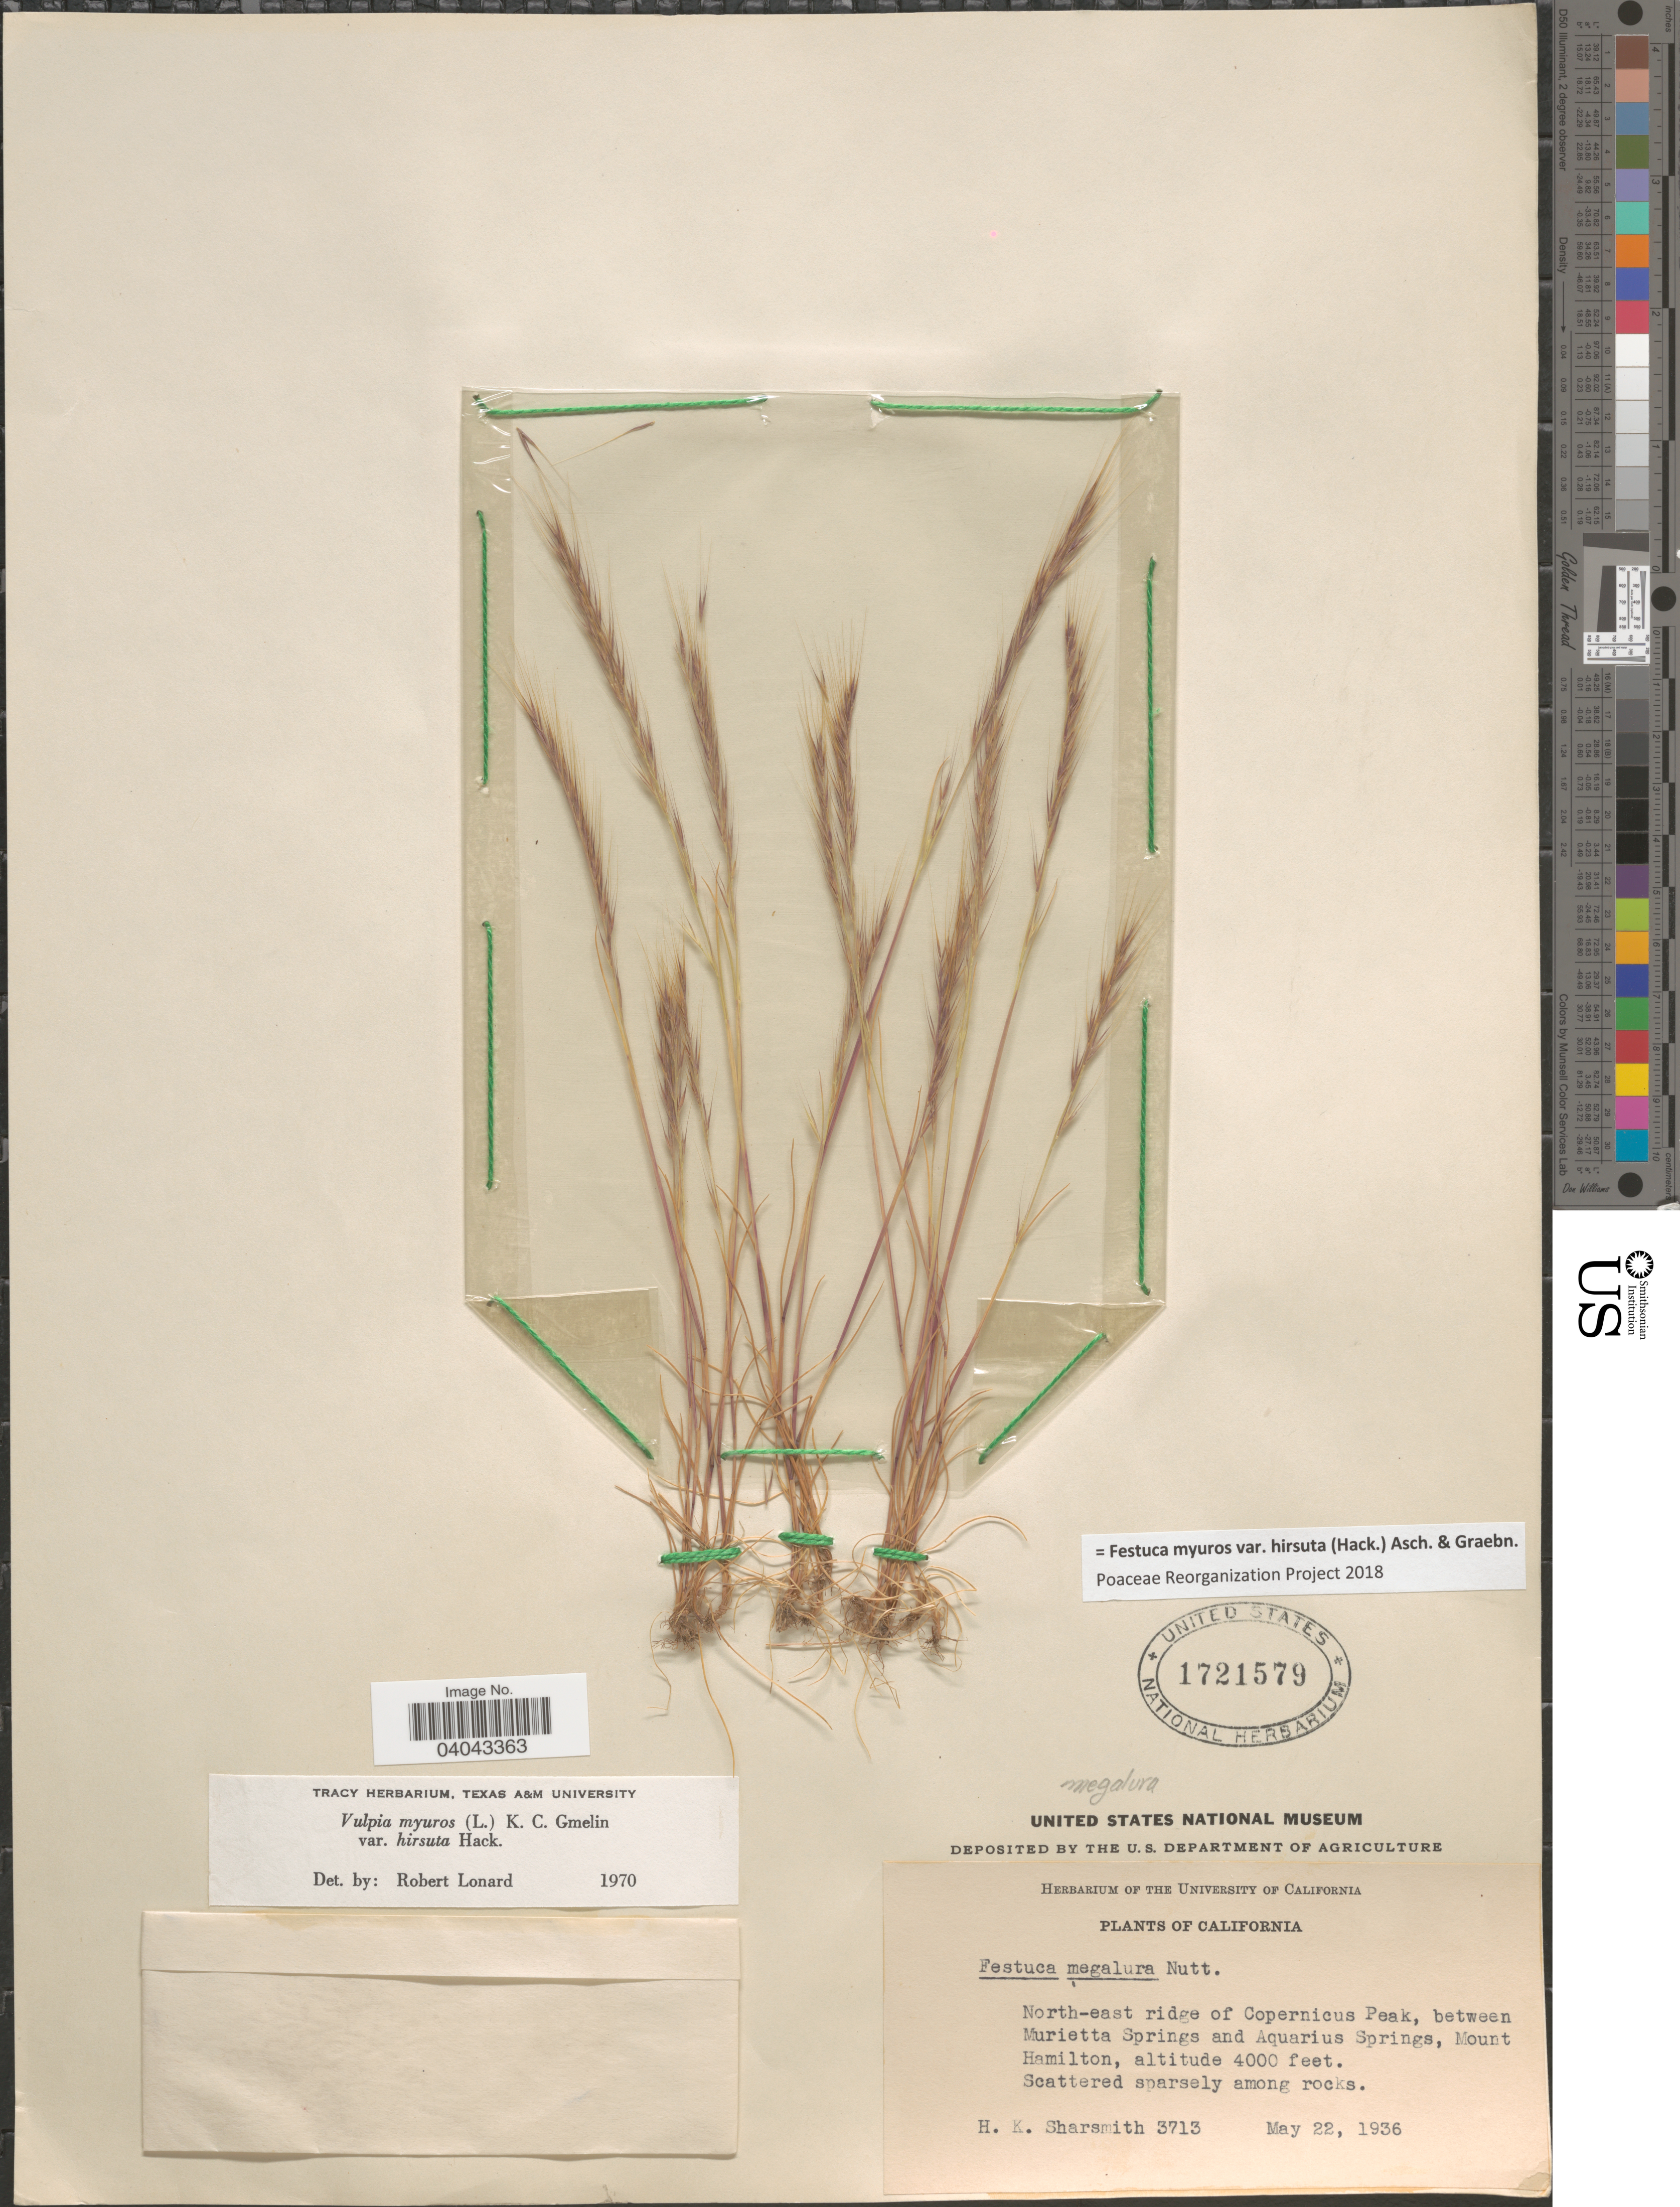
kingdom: Plantae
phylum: Tracheophyta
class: Liliopsida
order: Poales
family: Poaceae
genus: Festuca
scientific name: Festuca myuros var. hirsuta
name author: (Hack.) Asch. & Graebn.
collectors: H. Sharsmith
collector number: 3713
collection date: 1936-05-22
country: United States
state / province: California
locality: North-east ridge of Copernicus Peak, between Murietta Springs and Aquarius Springs, Mount Hamilton.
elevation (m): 1219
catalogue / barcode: US 1721579